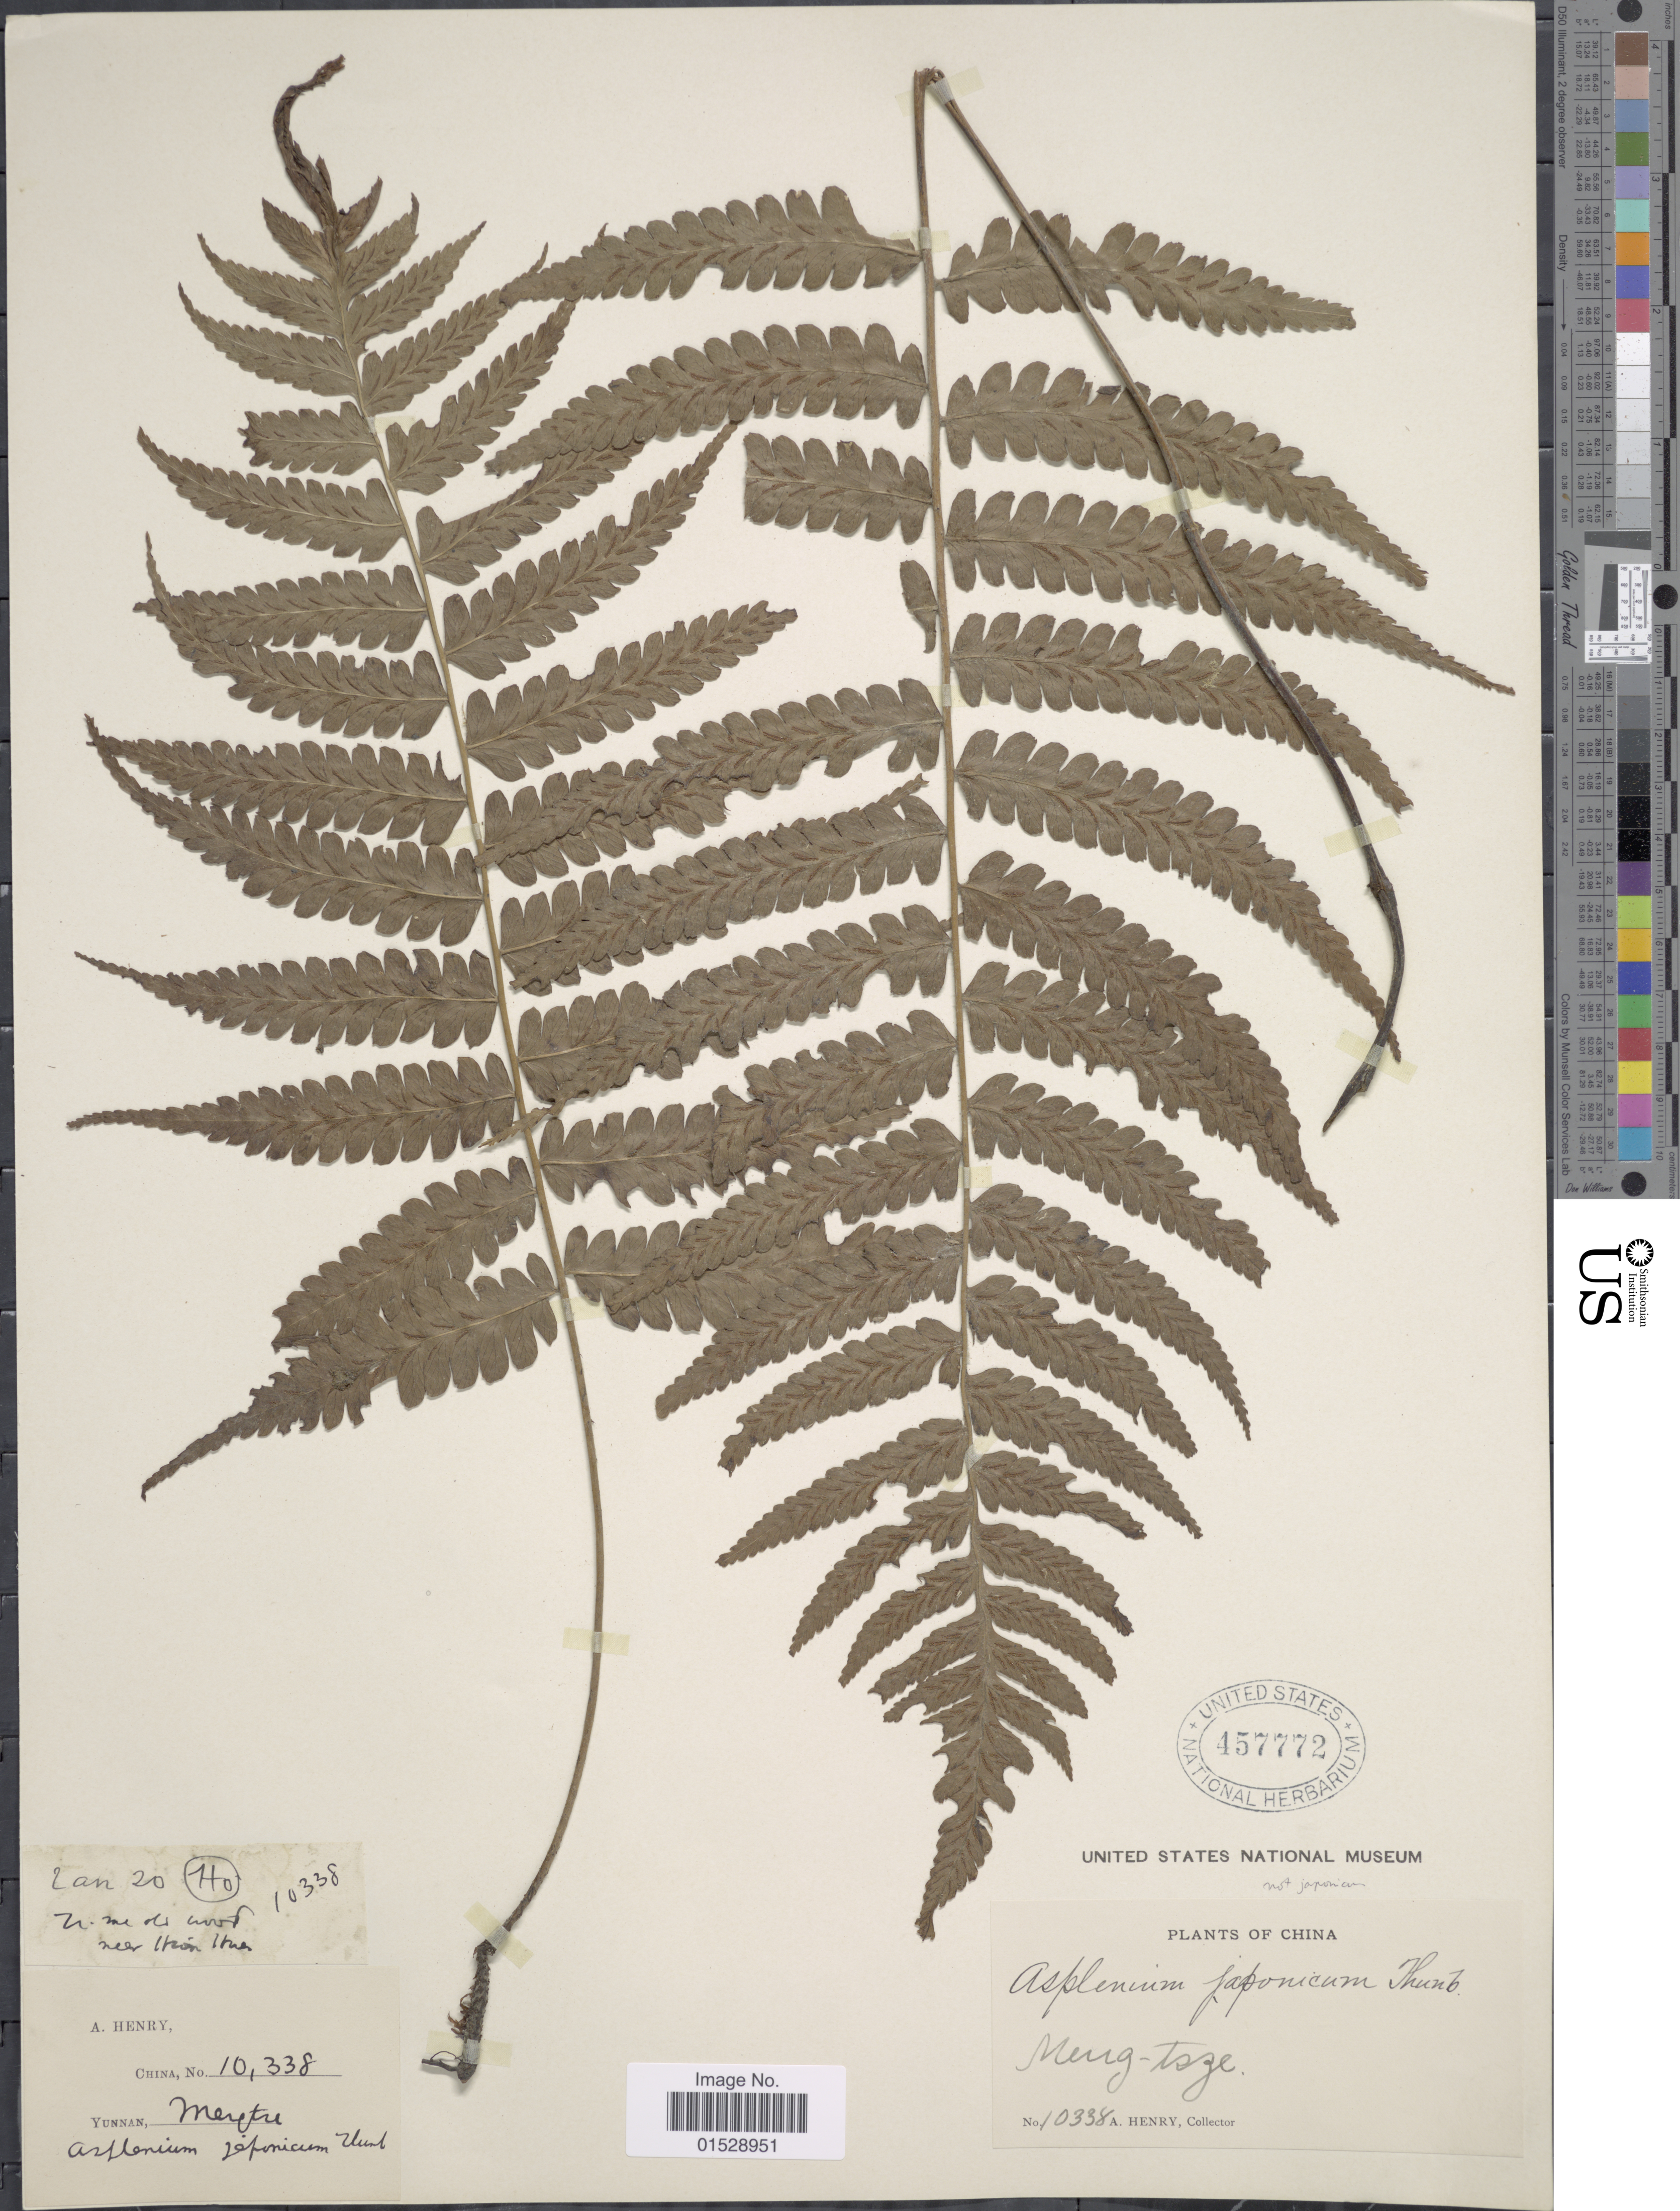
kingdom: Plantae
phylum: Tracheophyta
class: Polypodiopsida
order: Polypodiales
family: Athyriaceae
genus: Deparia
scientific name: Deparia japonica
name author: (Thunb.) M. Kato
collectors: A. Henry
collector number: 10338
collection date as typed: Jan 20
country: China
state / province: Yunnan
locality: Meng-Tsze. Ti mi, near Hsien Hsien. Ho.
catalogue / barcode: US 457772